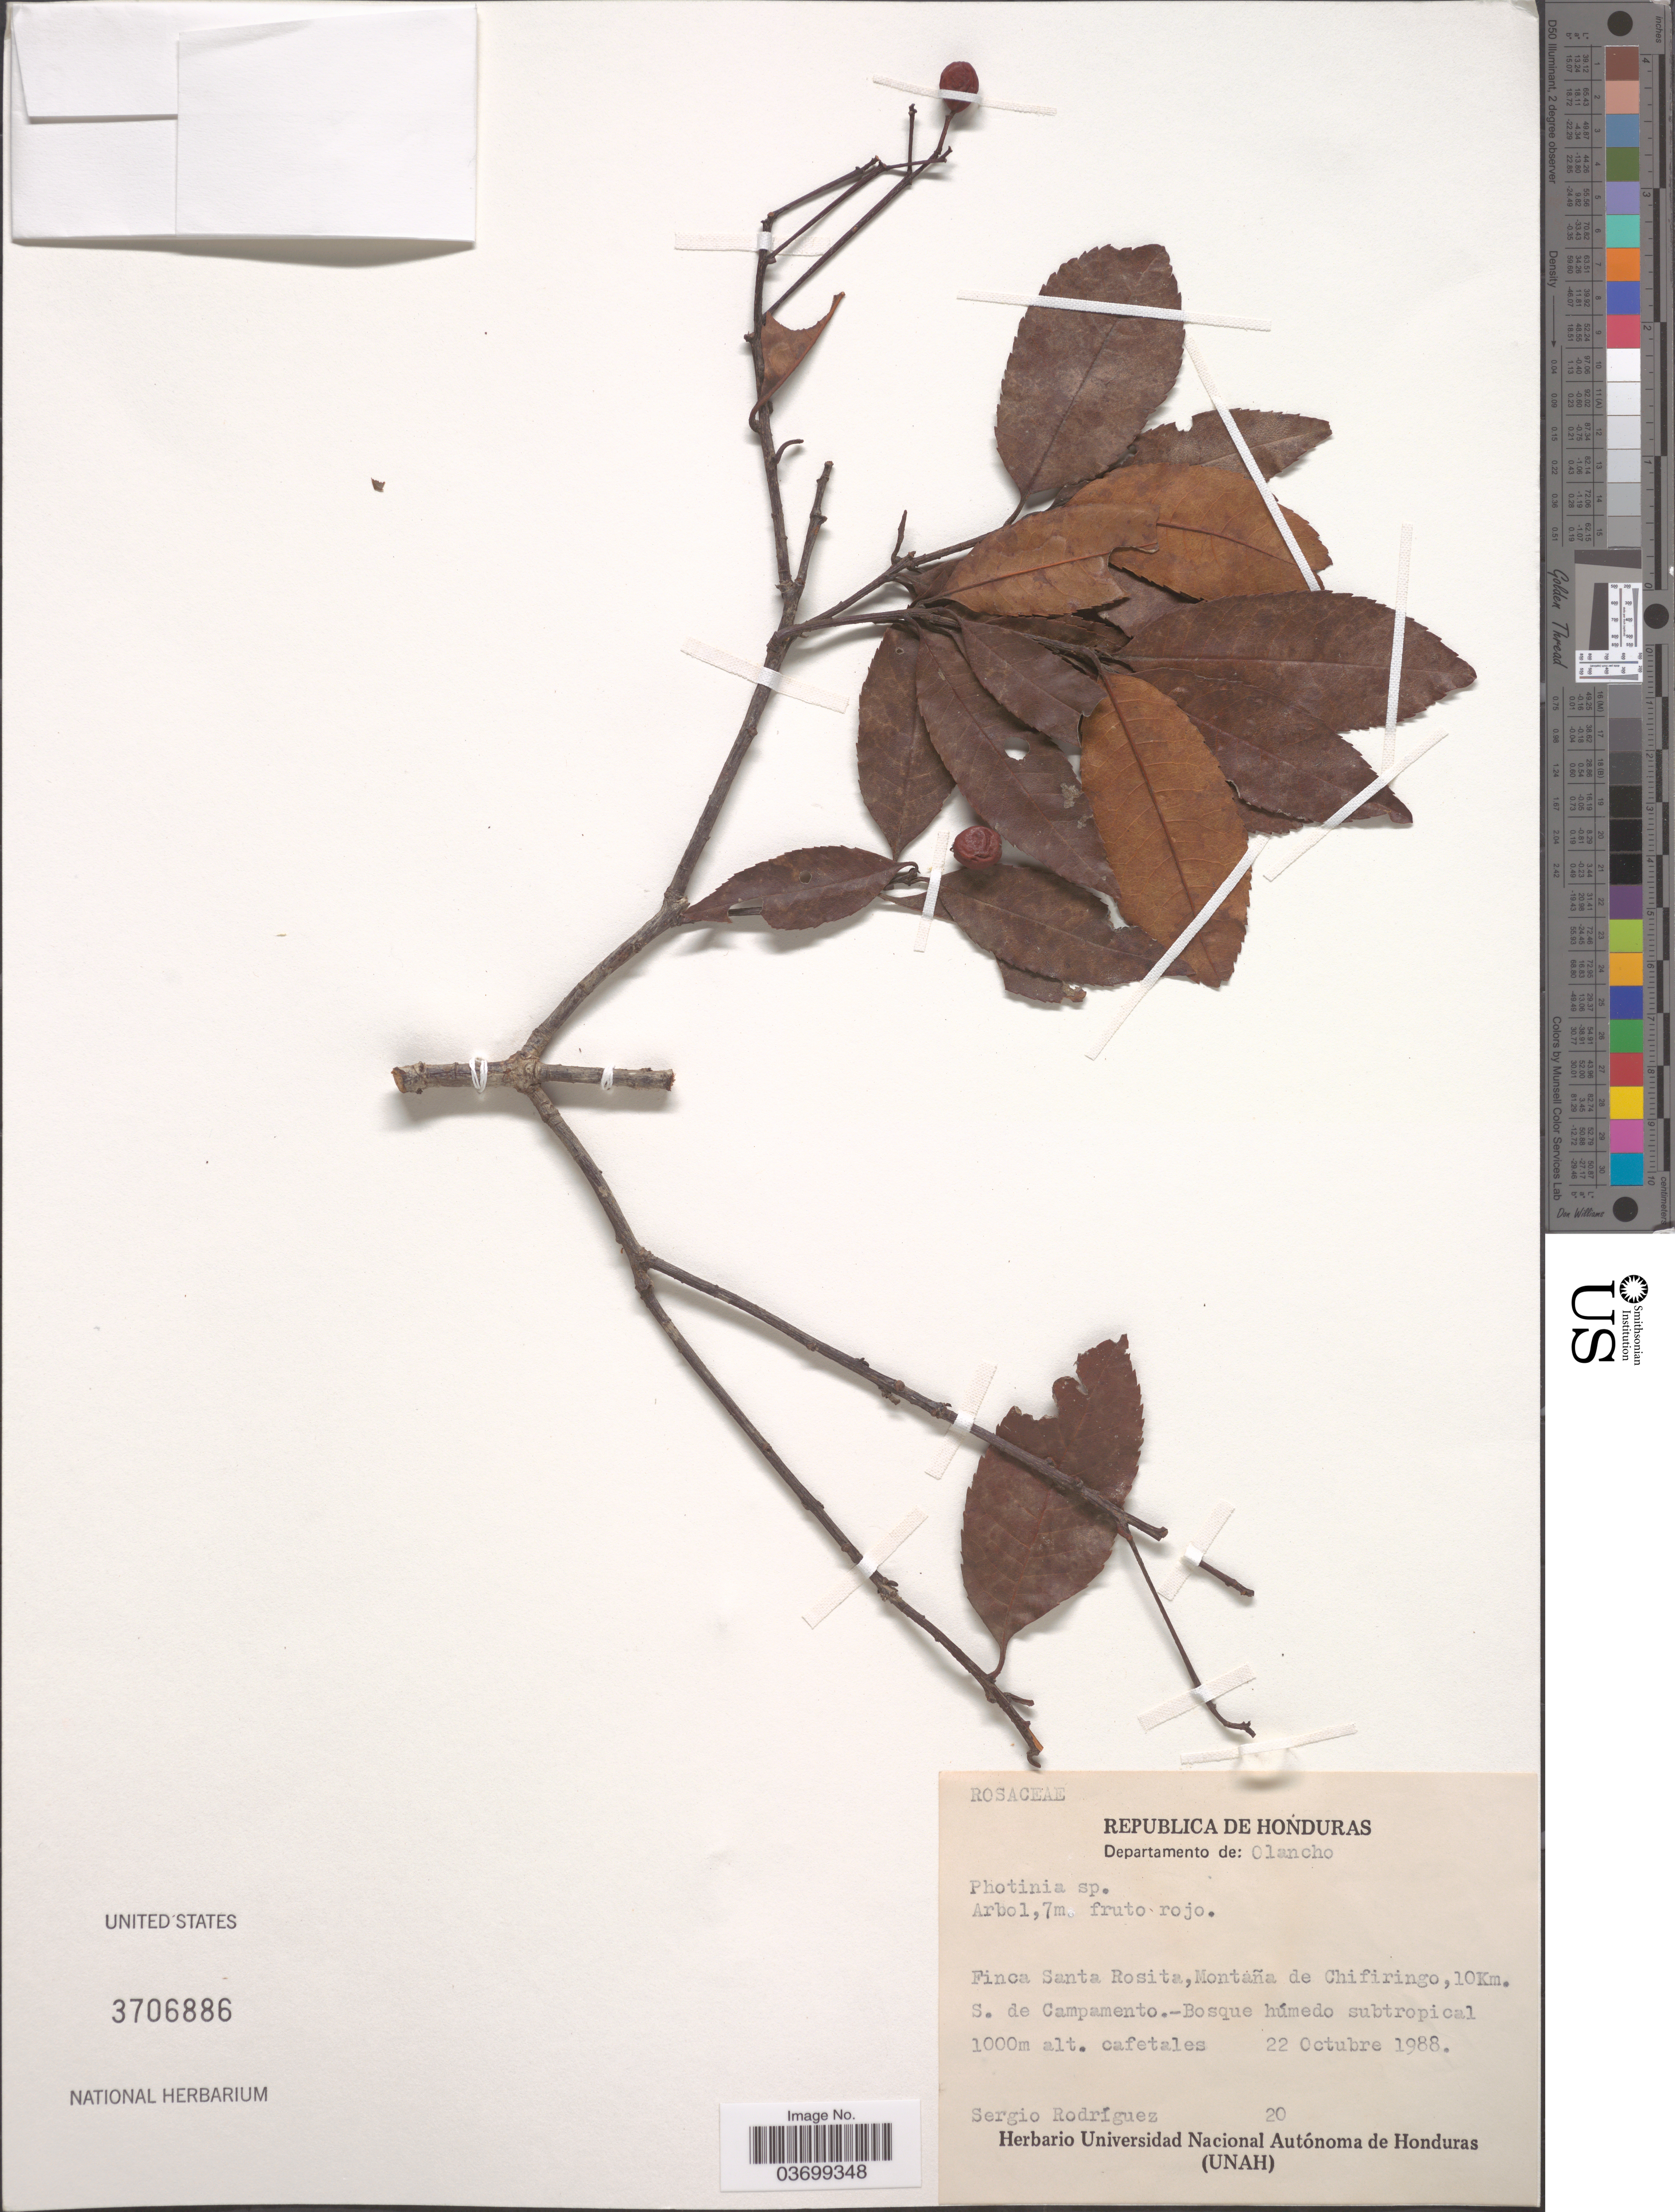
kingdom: Plantae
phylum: Tracheophyta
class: Magnoliopsida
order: Rosales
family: Rosaceae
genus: Photinia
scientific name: Photinia sp.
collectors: S. Rodriguez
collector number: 20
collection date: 1988-10-22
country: Honduras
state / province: Olancho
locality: Departamento de: Olancho. Finca Santa Rosita, Montaña de Chifiringo, 10Km. S. de Campamento.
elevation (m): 1000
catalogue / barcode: US 3706886